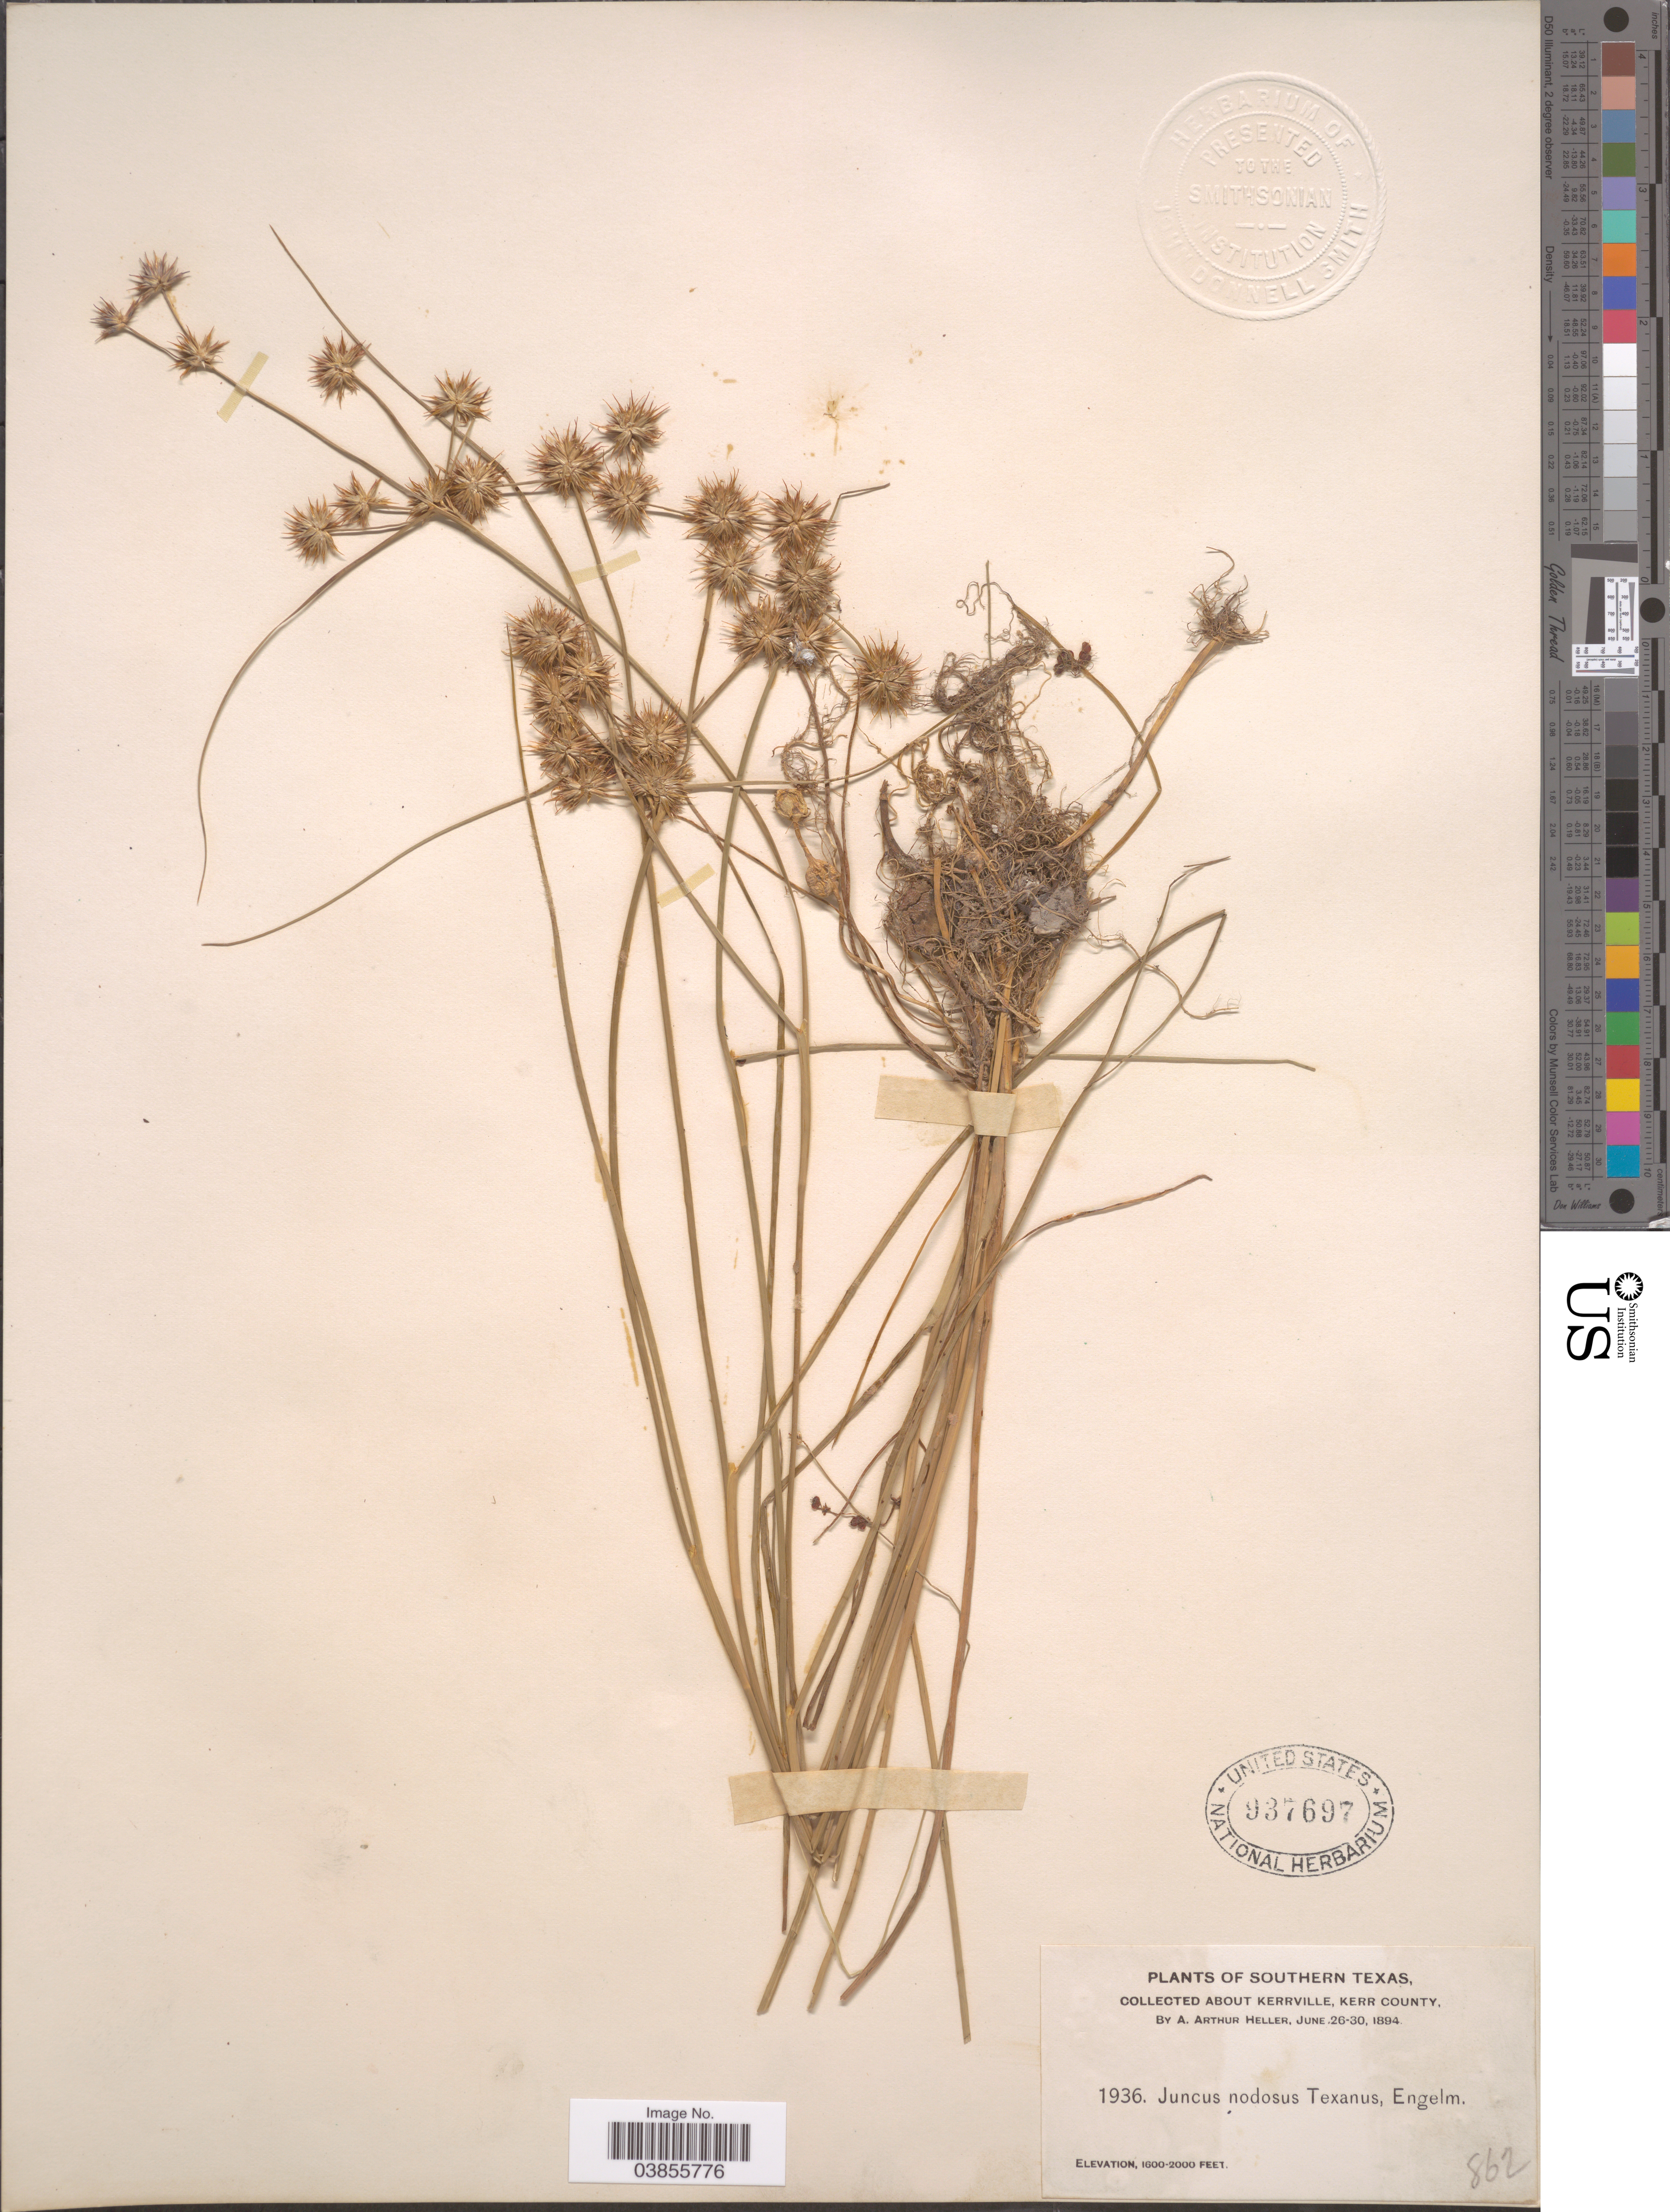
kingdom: Plantae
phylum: Tracheophyta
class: Liliopsida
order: Poales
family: Juncaceae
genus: Juncus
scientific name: Juncus nodosus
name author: L.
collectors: A. A. Heller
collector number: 1936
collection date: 1894-06-26/1894-06-30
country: United States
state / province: Texas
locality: Southern Texas. About Kerrville, Kerr County.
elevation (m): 488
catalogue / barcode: US 937697